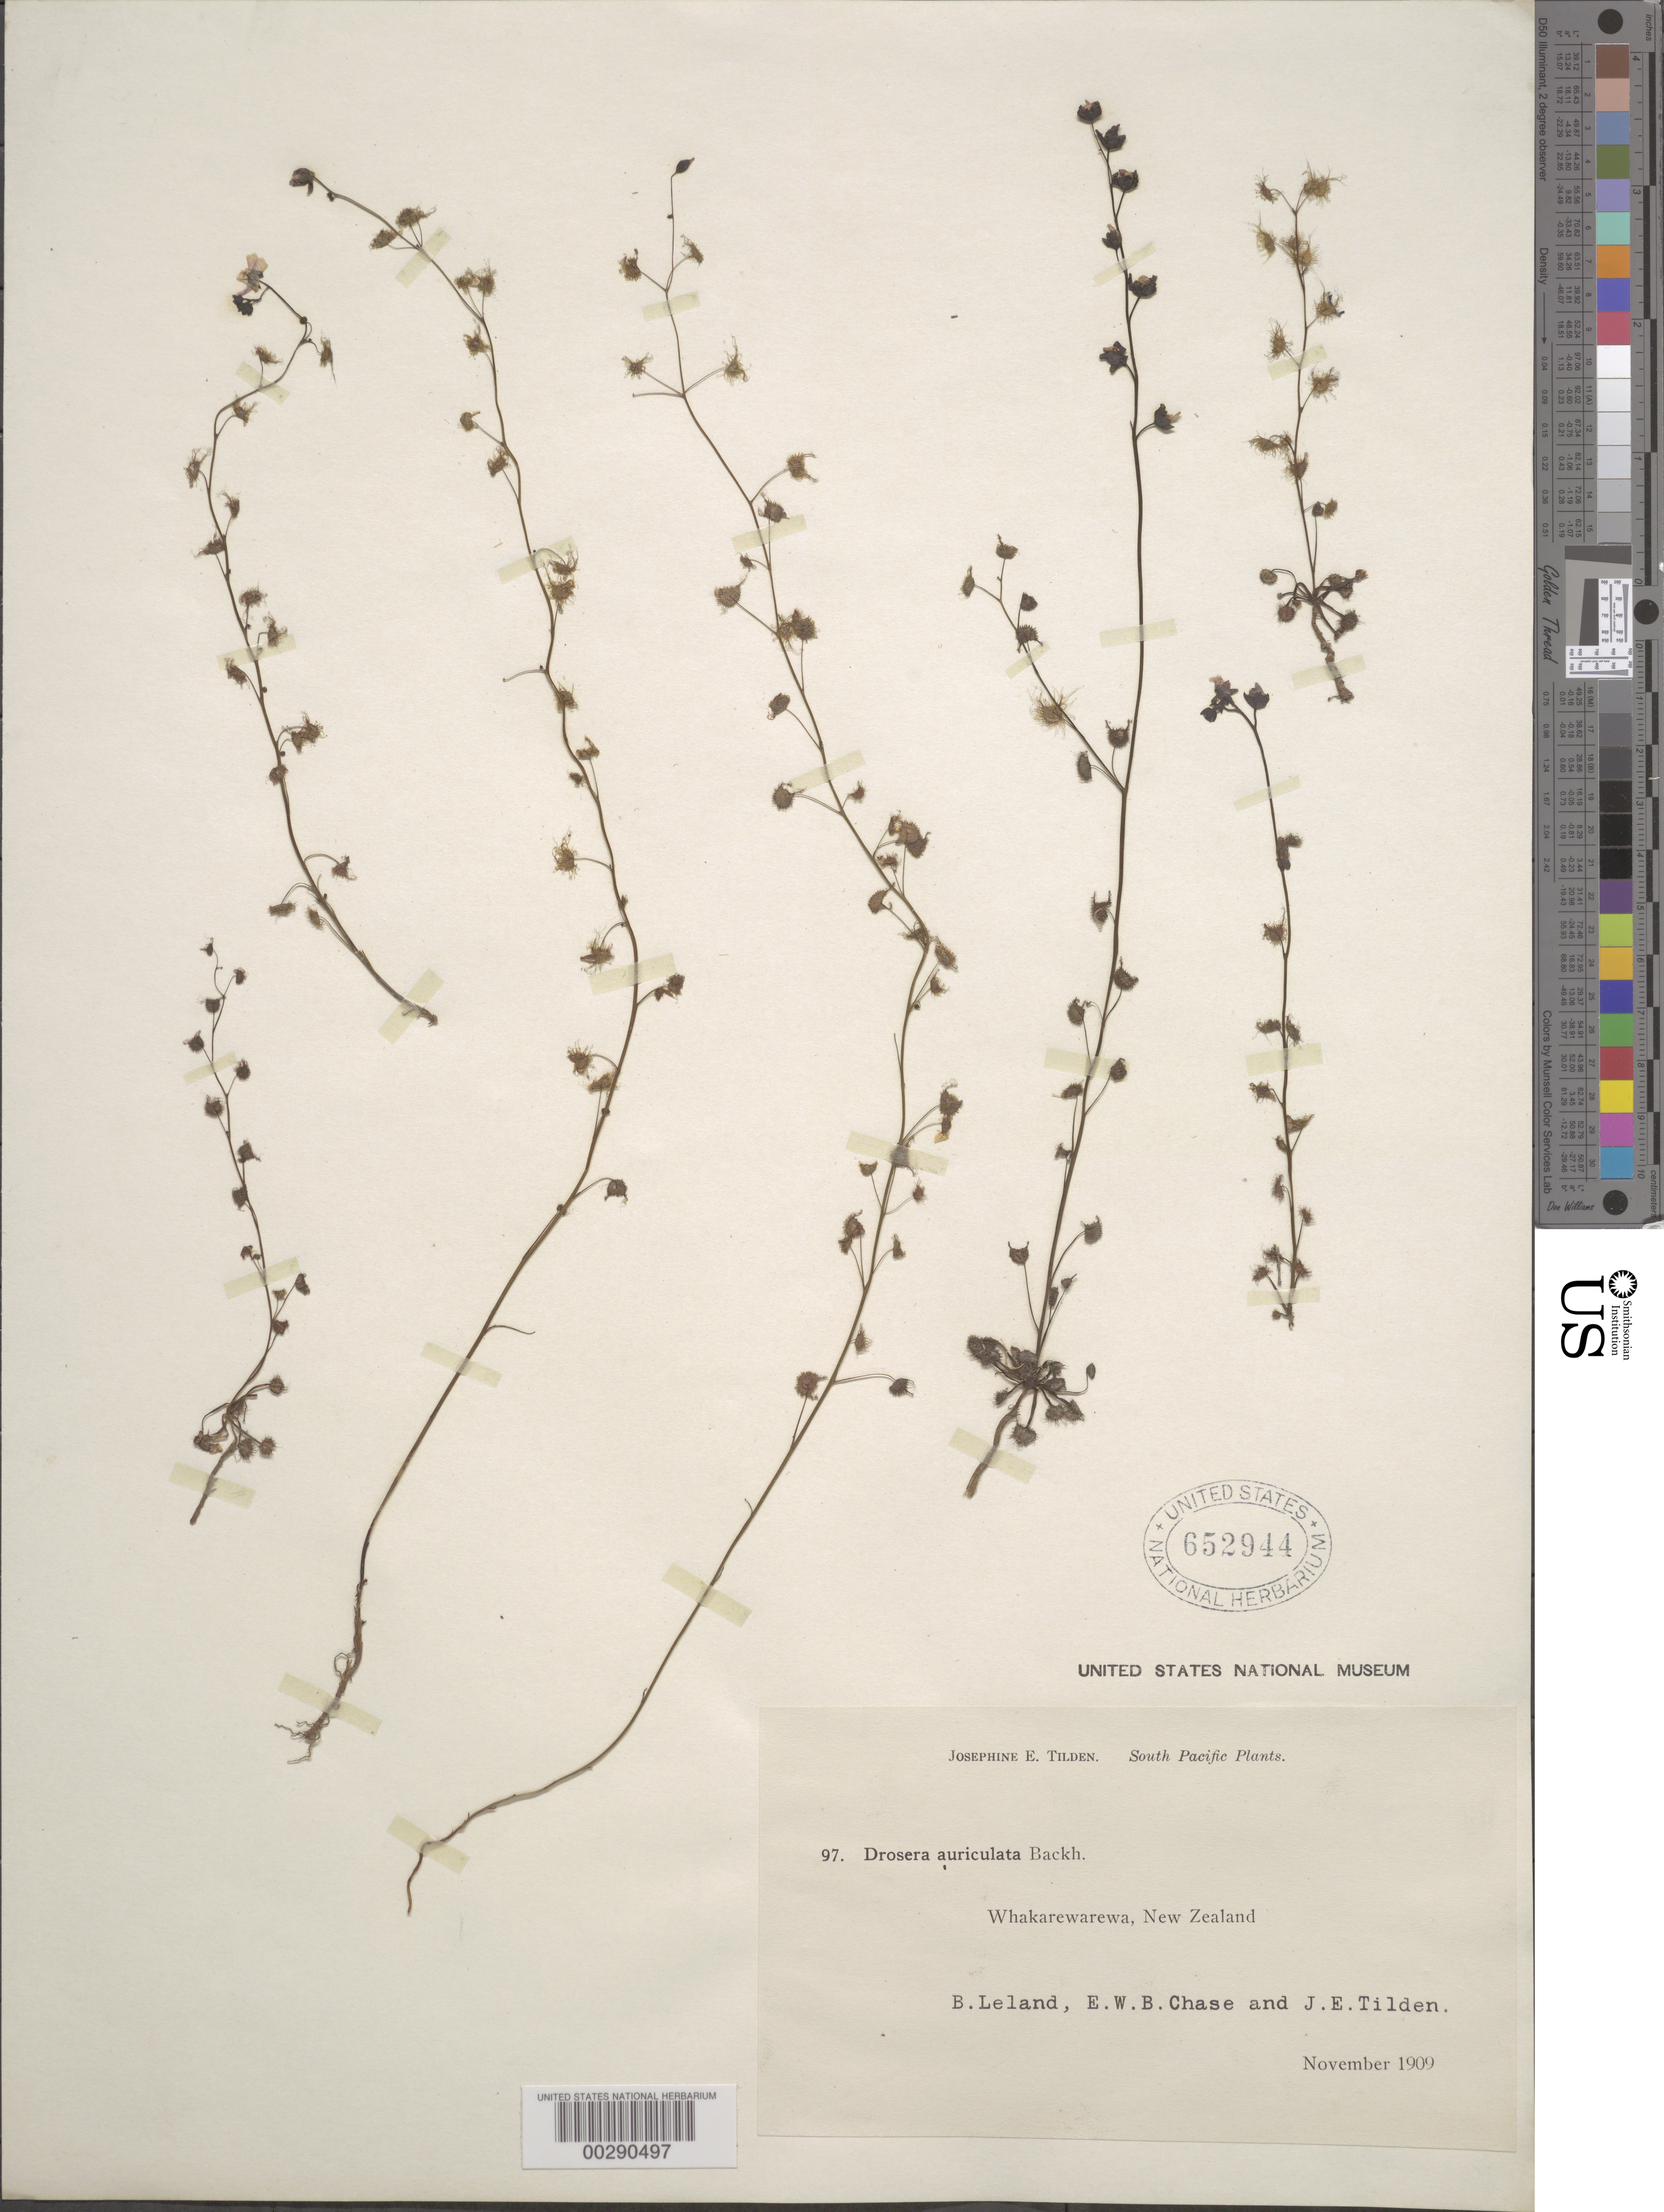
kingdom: Plantae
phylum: Tracheophyta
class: Magnoliopsida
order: Caryophyllales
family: Droseraceae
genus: Drosera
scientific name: Drosera auriculata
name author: Backh. ex Planch.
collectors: B. Leland, E. W. Chase & J. E. Tilden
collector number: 97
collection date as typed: Nov 1909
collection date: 1909-11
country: New Zealand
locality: Whakarewarewa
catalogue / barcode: US 652944